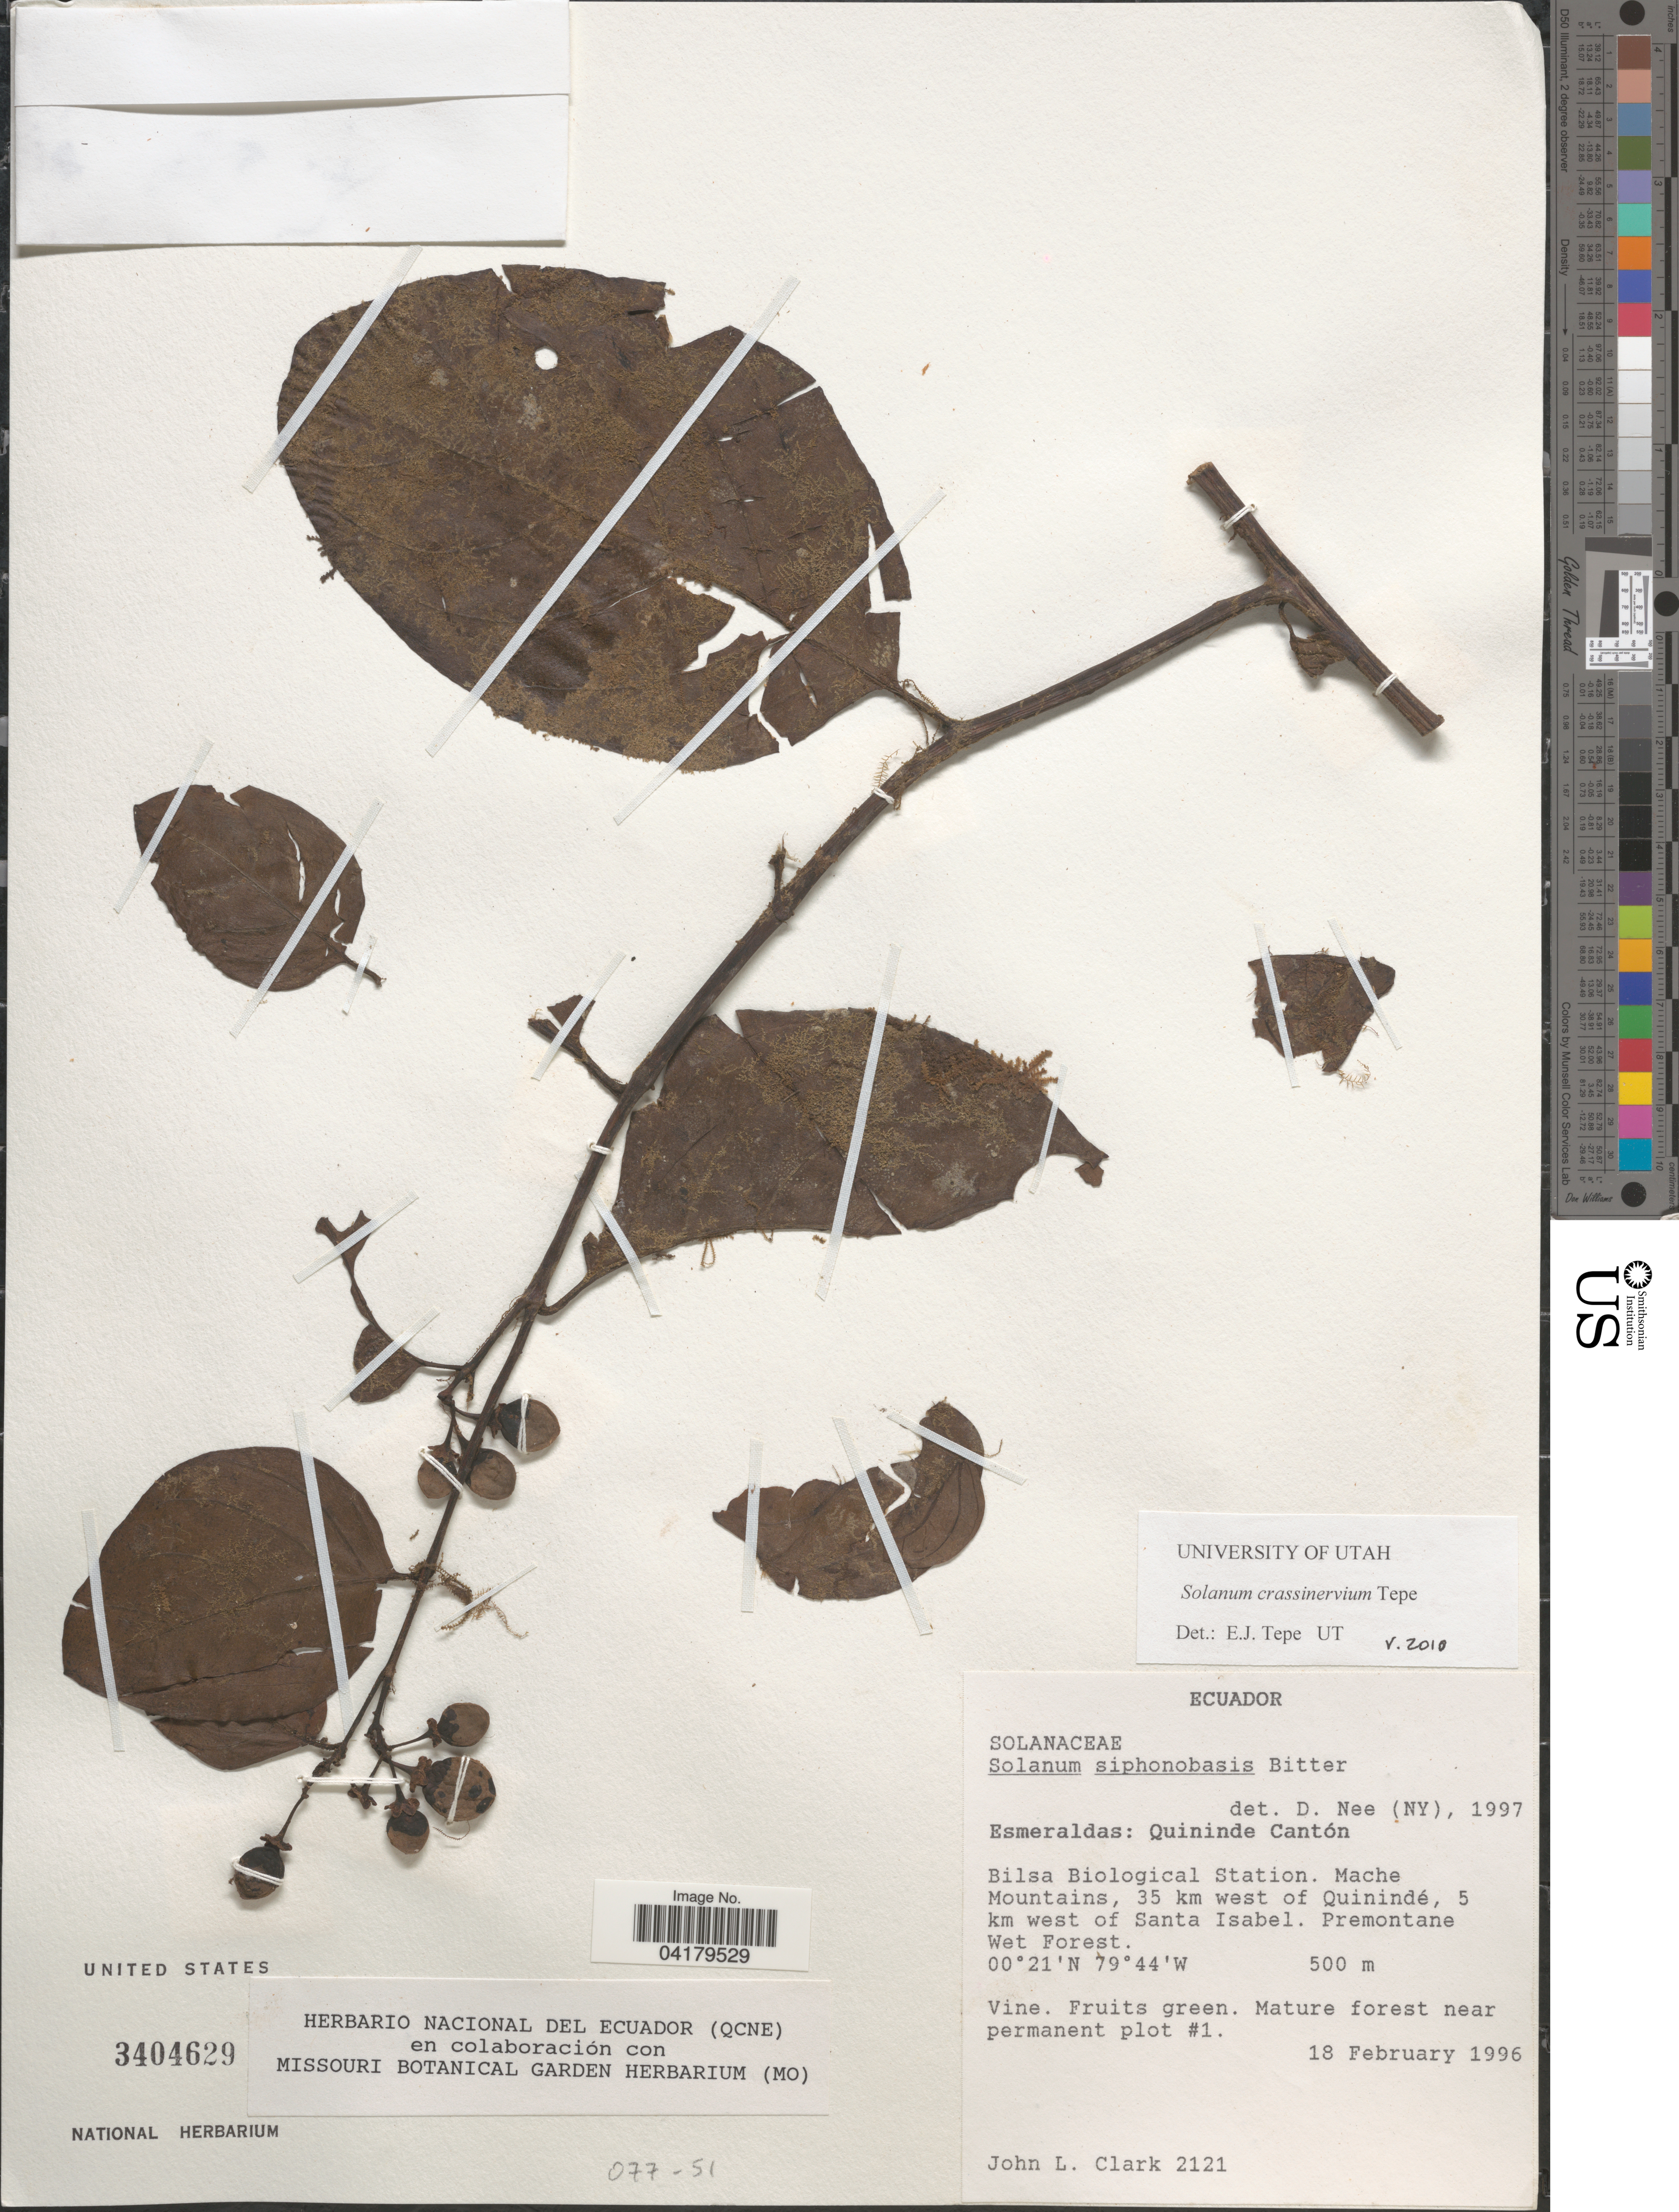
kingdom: Plantae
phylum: Tracheophyta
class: Magnoliopsida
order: Solanales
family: Solanaceae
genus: Solanum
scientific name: Solanum crassinervium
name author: Tepe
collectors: J. L. Clark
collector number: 2121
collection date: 1996-02-18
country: Ecuador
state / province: Esmeraldas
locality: Quininde Cantón. Bilsa Biological Station. Mache Mountains, 35 km west of Quinindé, 5 km west of Santa Isabel.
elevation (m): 500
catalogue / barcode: US 3404629